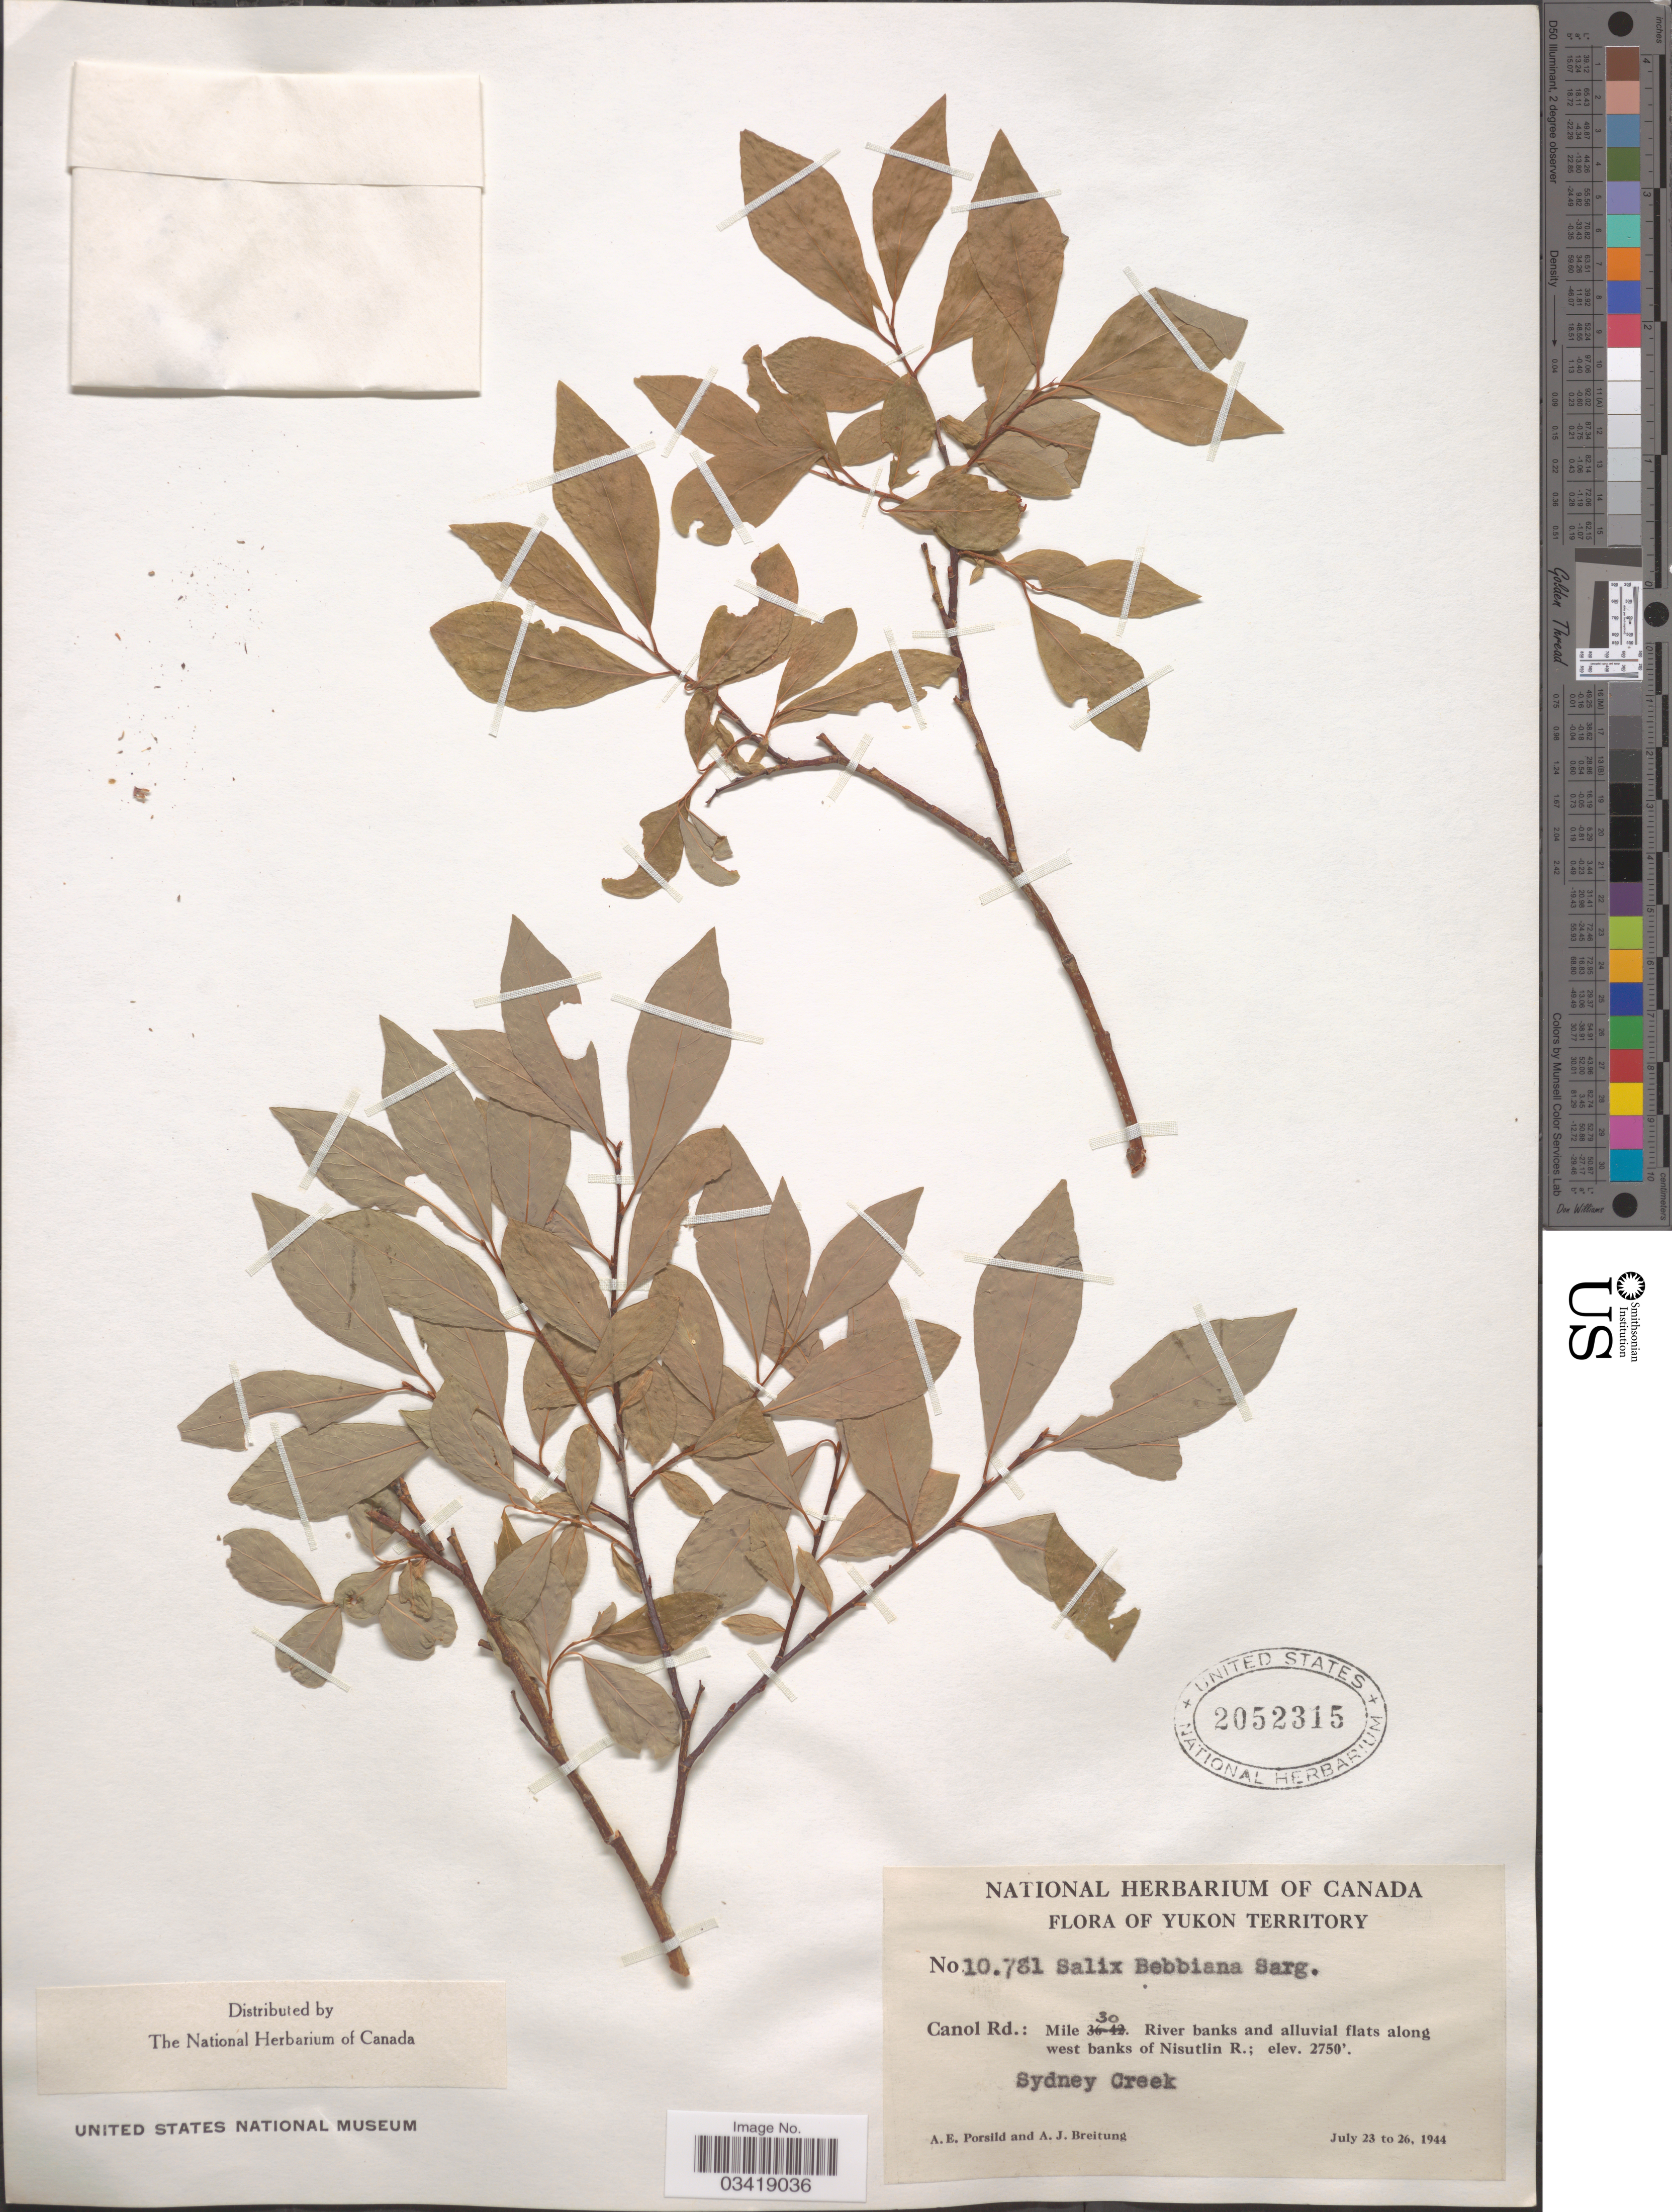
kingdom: Plantae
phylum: Tracheophyta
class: Magnoliopsida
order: Malpighiales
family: Salicaceae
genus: Salix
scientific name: Salix bebbiana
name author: Sarg.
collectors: A. E. Porsild & A. Breitung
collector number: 10781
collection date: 1944-07-23/1944-07-26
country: Canada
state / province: Yukon Territory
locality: Canol Rd.: Mile 30. River banks and alluvial flats along west banks of Nisutlin R. Sydney Creek.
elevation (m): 838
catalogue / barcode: US 2052315